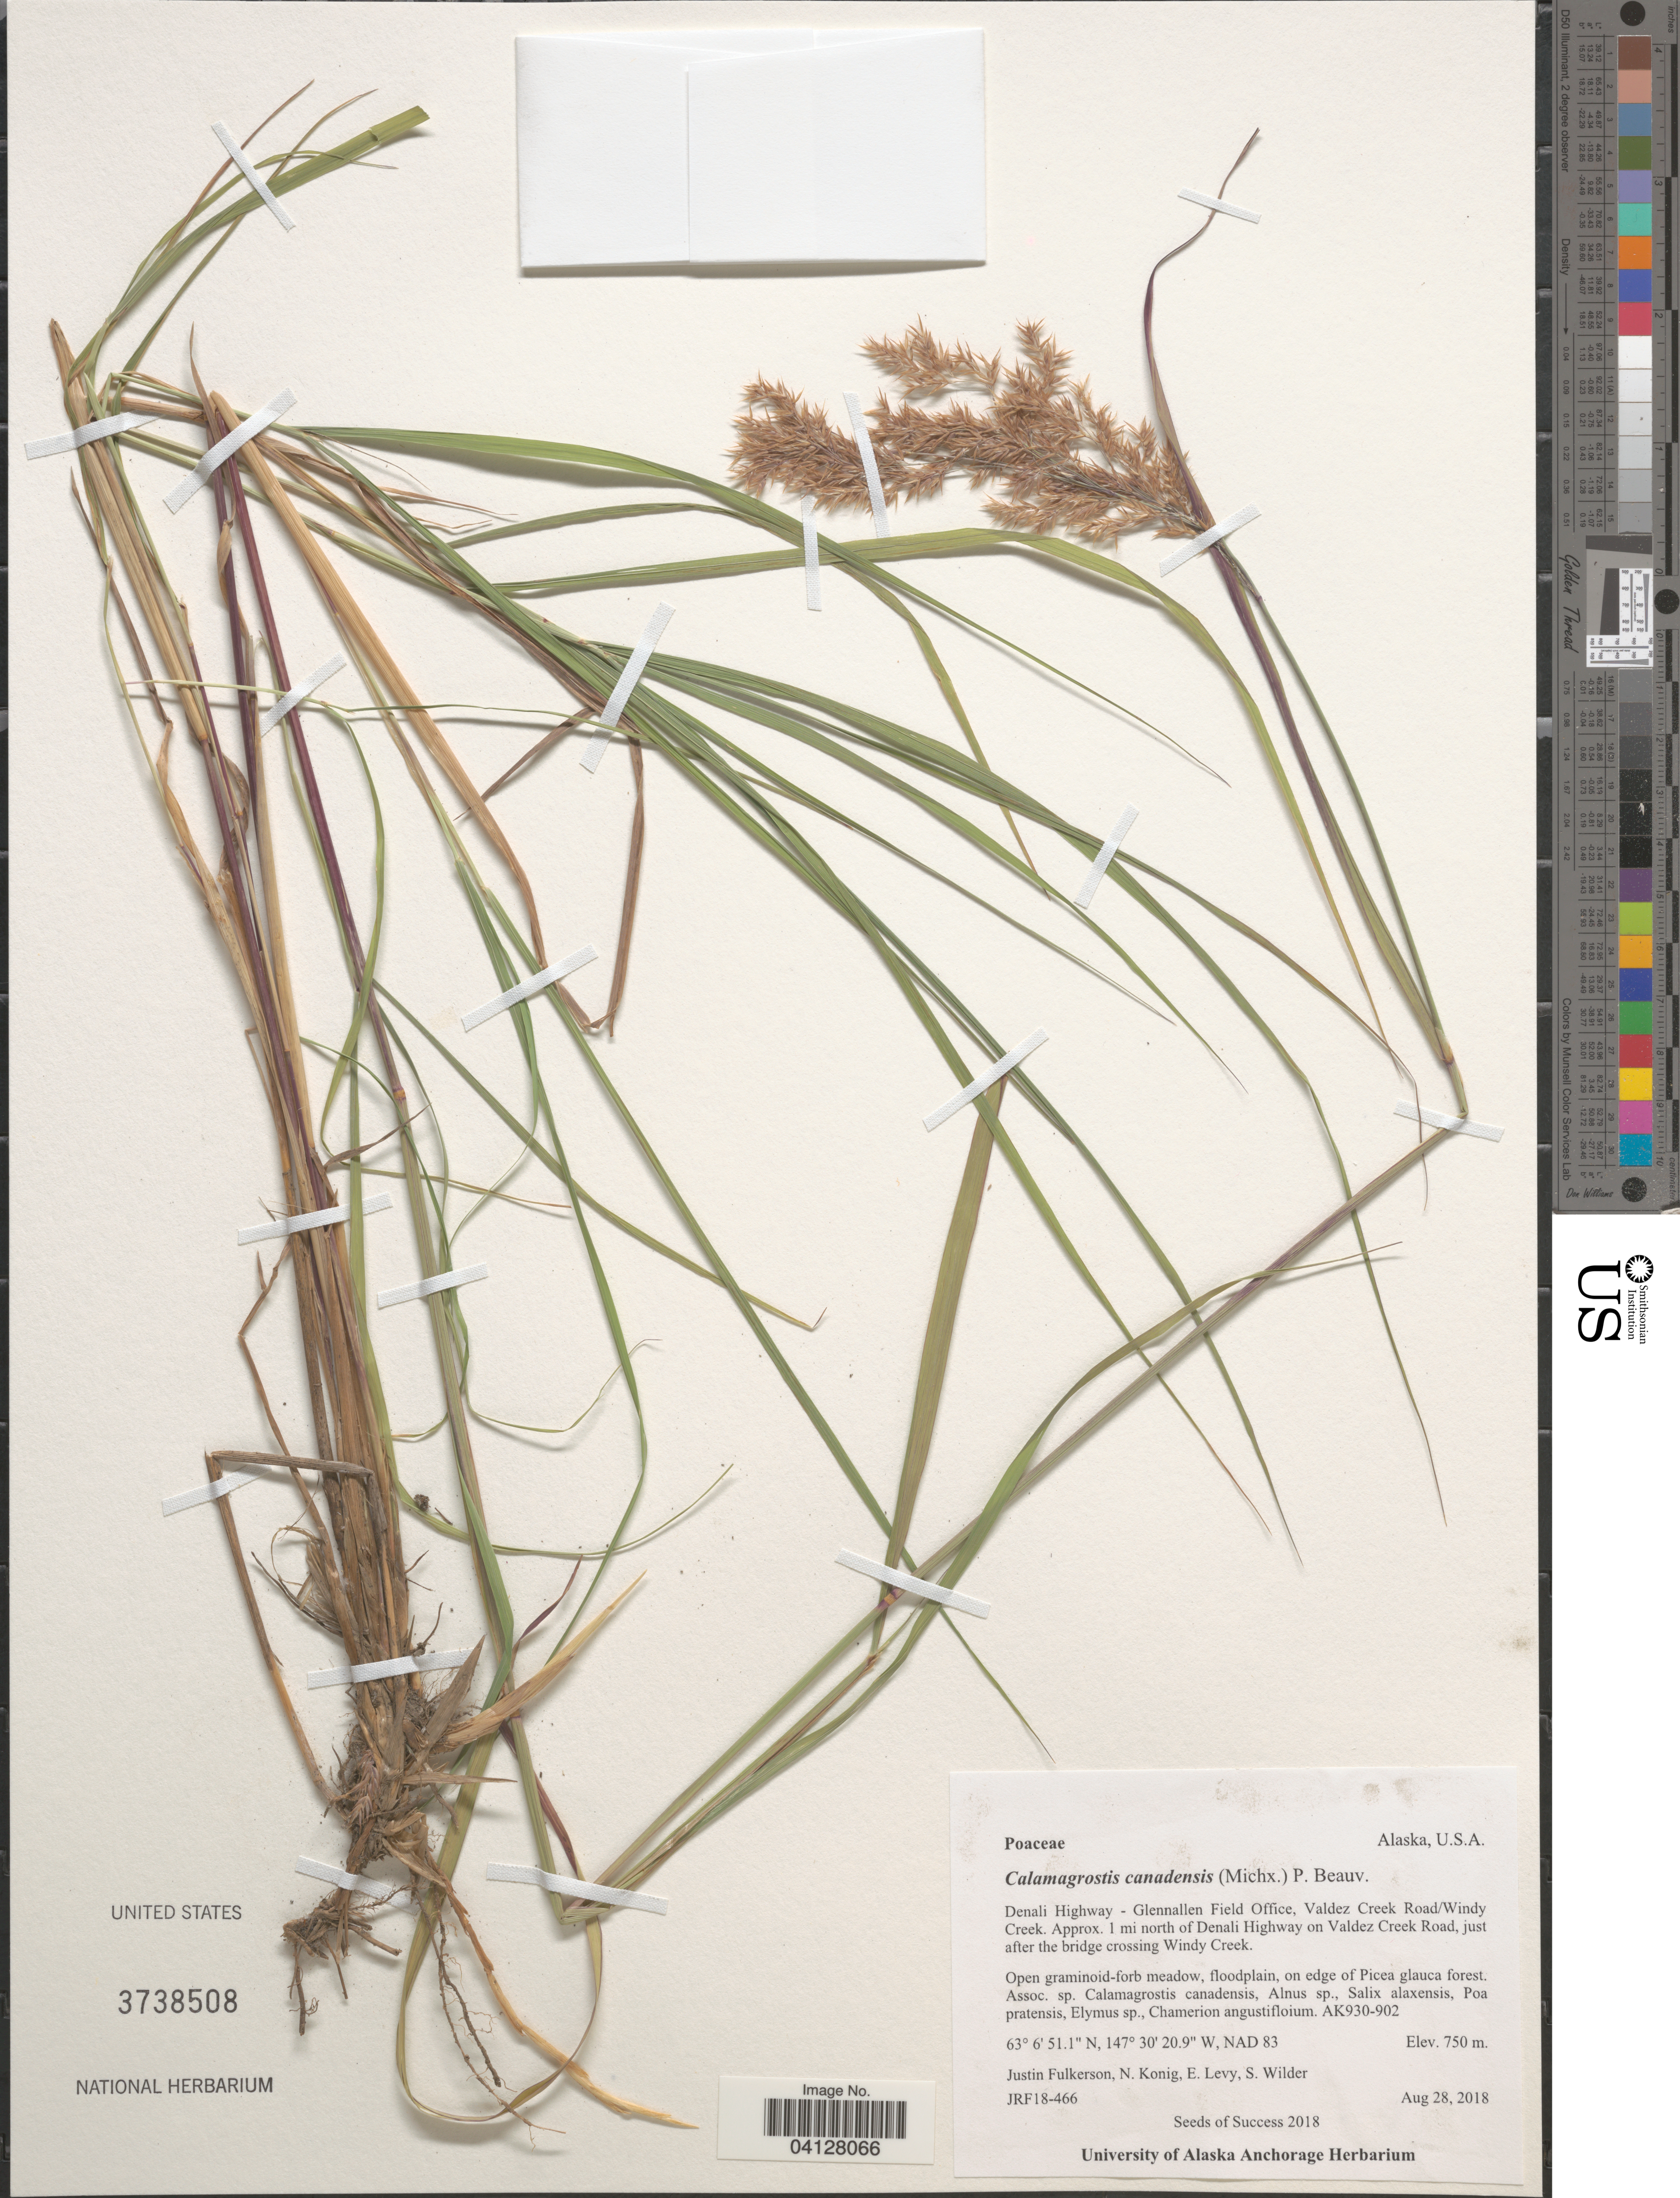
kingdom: Plantae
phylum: Tracheophyta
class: Liliopsida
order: Poales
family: Poaceae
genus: Calamagrostis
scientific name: Calamagrostis canadensis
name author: (Michx.) P. Beauv.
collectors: J. Fulkerson, N. Konig, E. Levy & S. Wilder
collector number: JRF18-466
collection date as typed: Transcribed d/m/y: 28/8/2018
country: United States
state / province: Alaska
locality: Denali Highway - Glennallen Field Office, Valdez Creek Road/Windy Creek. Approx. 1 mi north of Denali Highway on Valdez Creek Road, just after the bridge crossing Windy Creek. AK930-902. NAD 83.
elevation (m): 750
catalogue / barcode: US 3738508